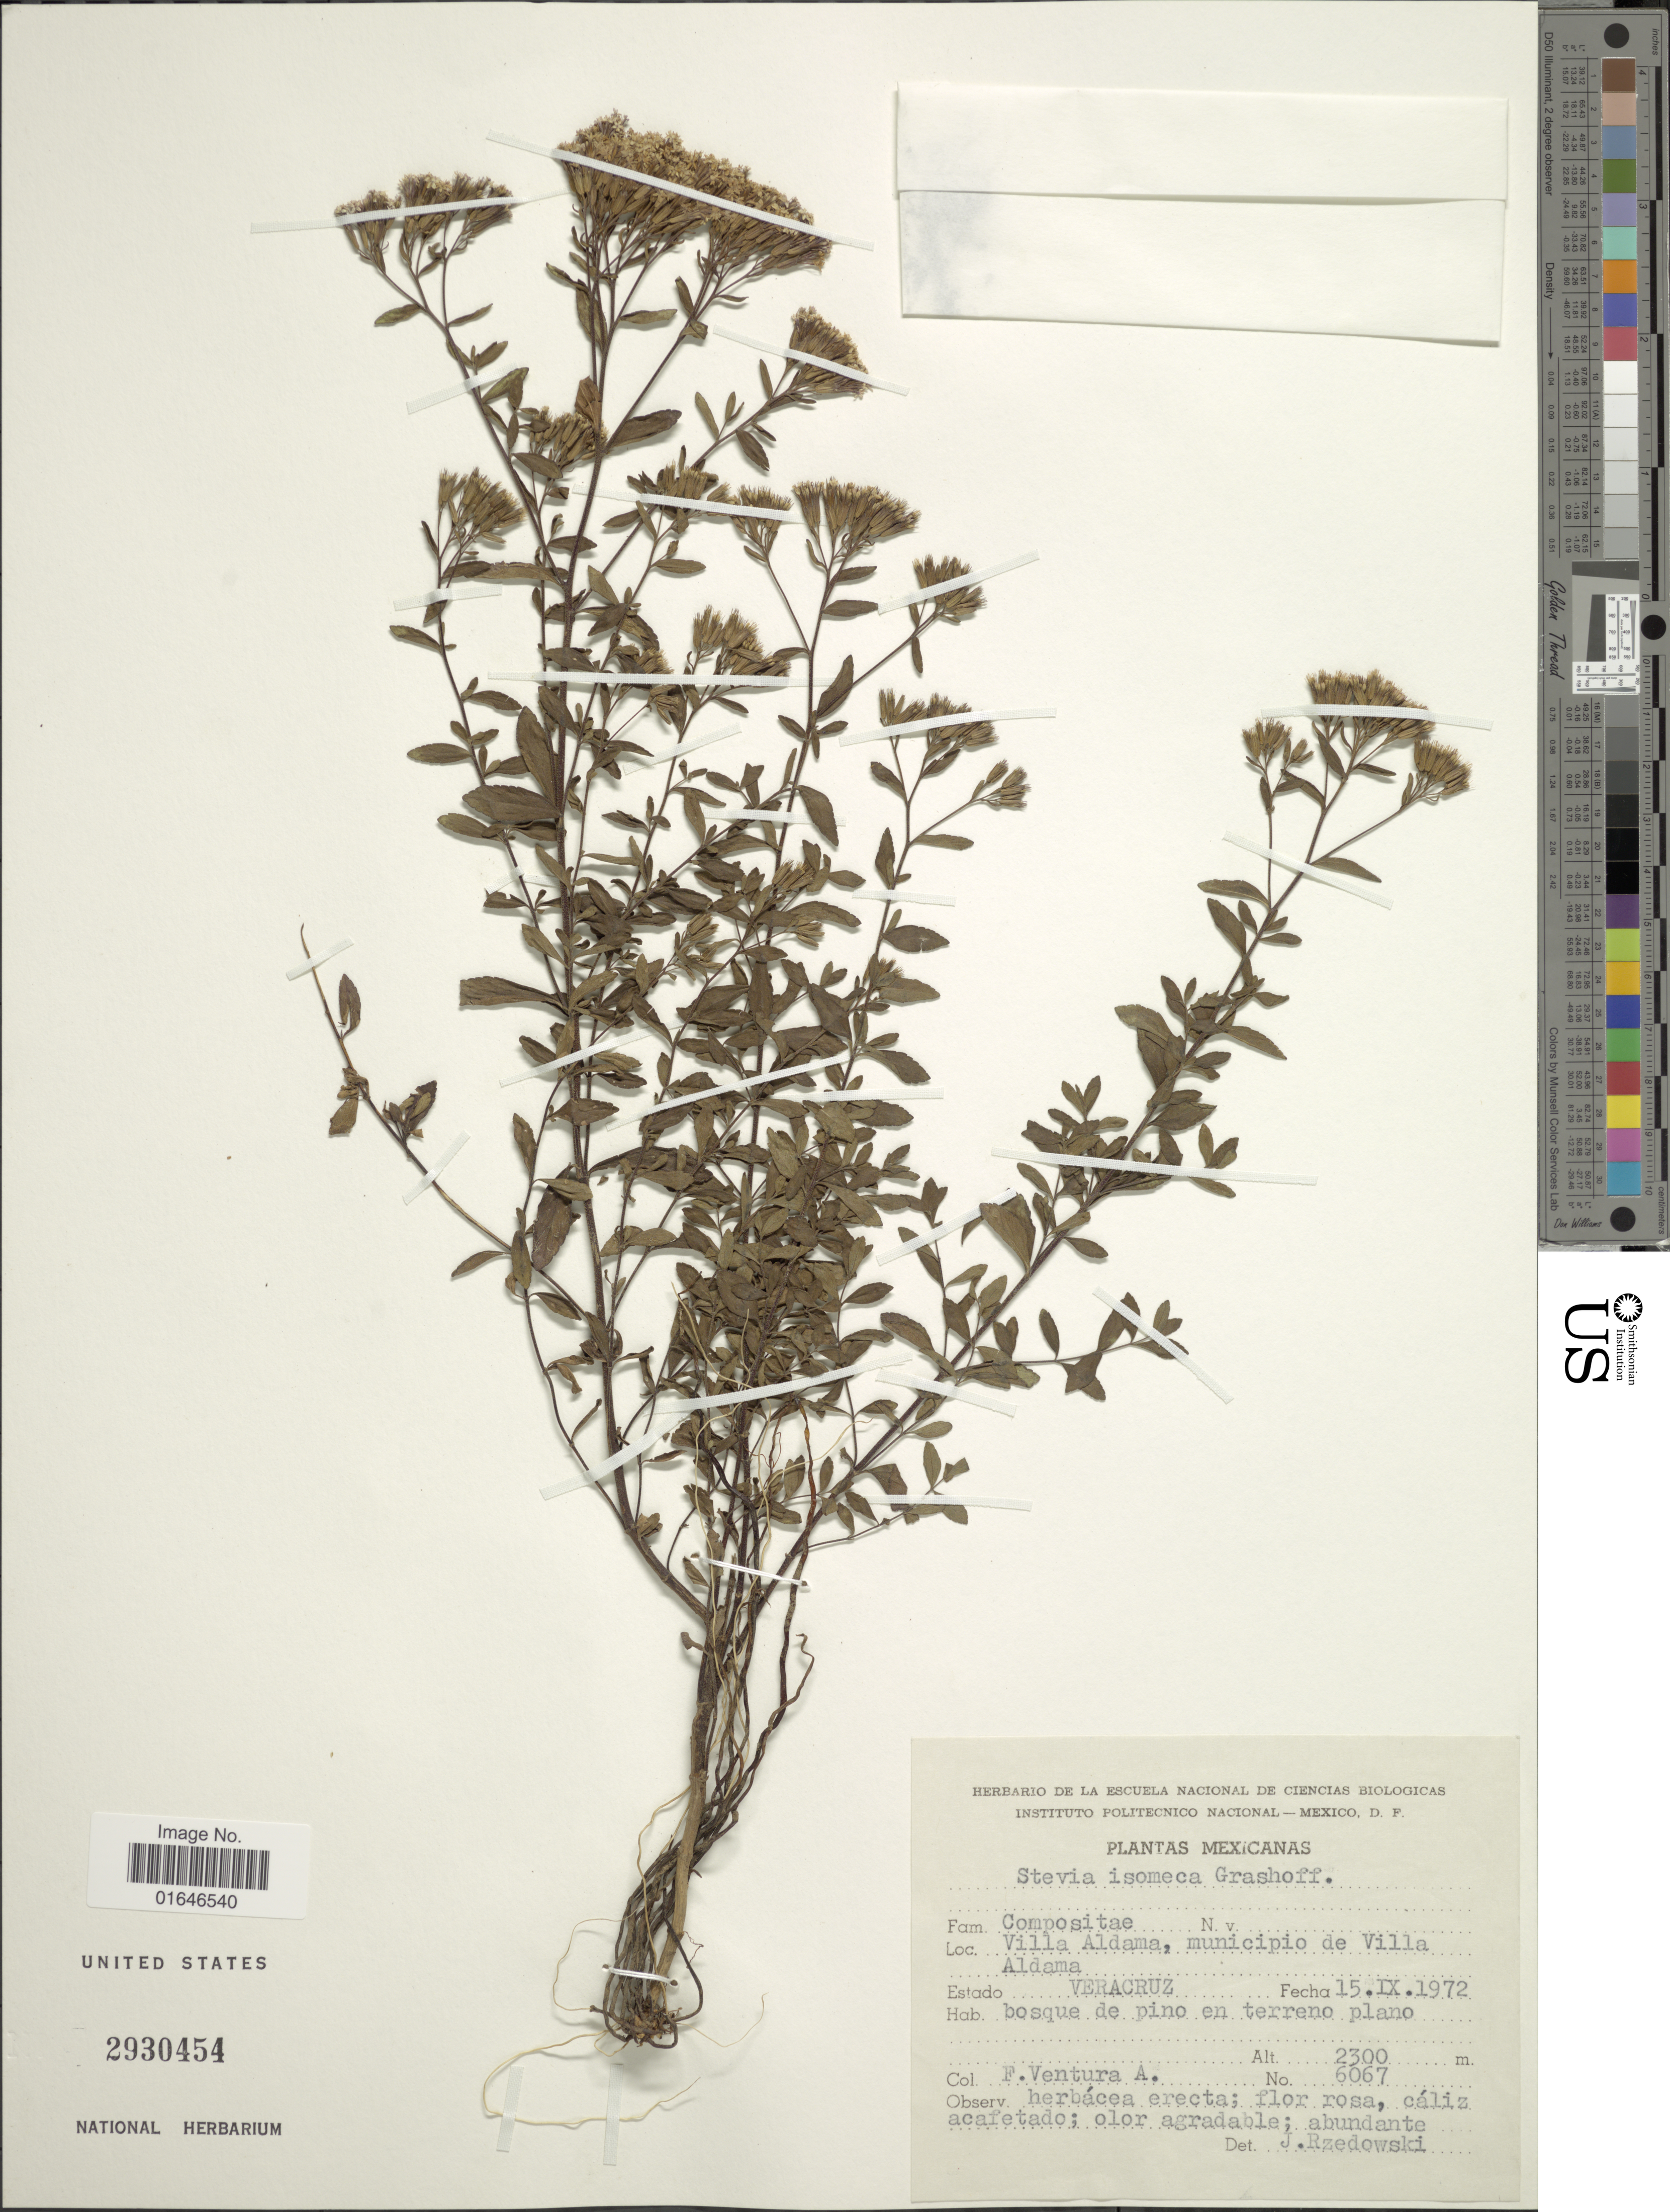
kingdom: Plantae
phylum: Tracheophyta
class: Magnoliopsida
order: Asterales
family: Asteraceae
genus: Stevia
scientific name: Stevia isomeca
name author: Grashoff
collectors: F. Ventura A.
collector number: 6067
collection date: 1972-09-15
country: Mexico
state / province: Veracruz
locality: Vilaa Aldama, Municipio de Villa Aldama, Vera Cruz.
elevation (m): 2300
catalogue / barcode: US 2930454